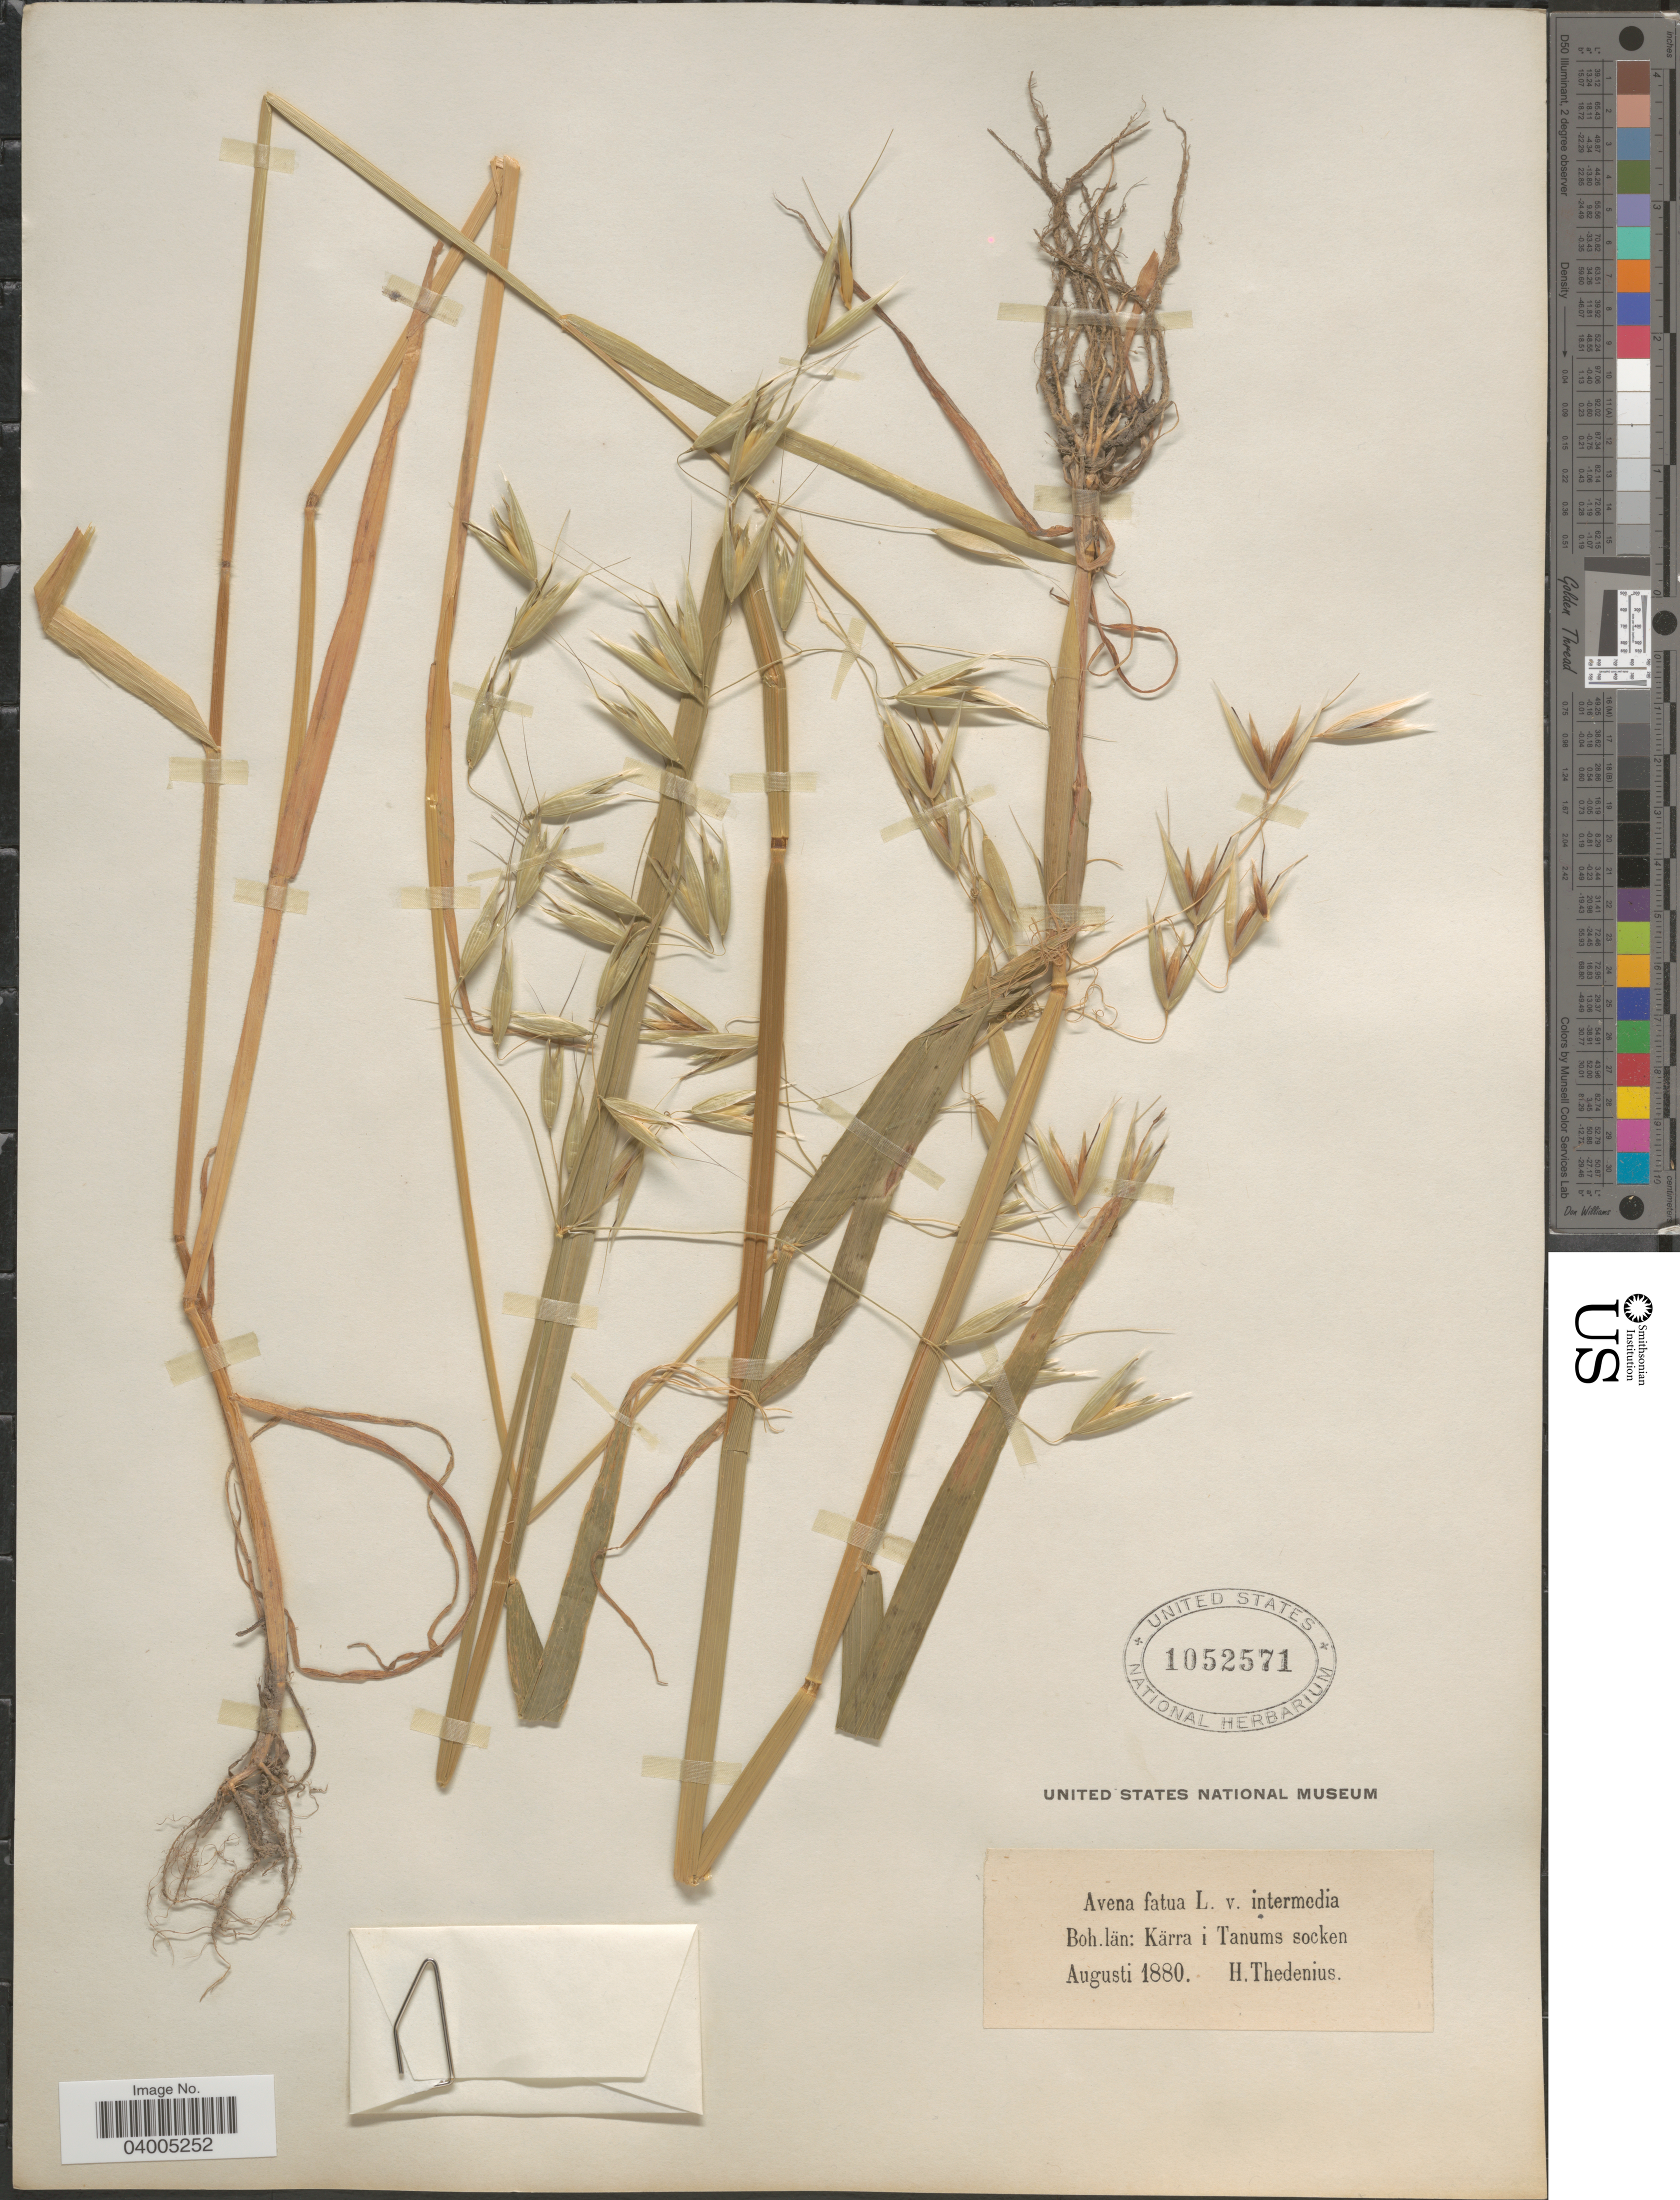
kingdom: Plantae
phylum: Tracheophyta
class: Liliopsida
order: Poales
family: Poaceae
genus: Avena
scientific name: Avena fatua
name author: L.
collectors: H. Thedenius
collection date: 1880-08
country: Sweden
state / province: Västra Götaland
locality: Boh.län: Kärra i Tanums socken.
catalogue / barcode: US 1052571